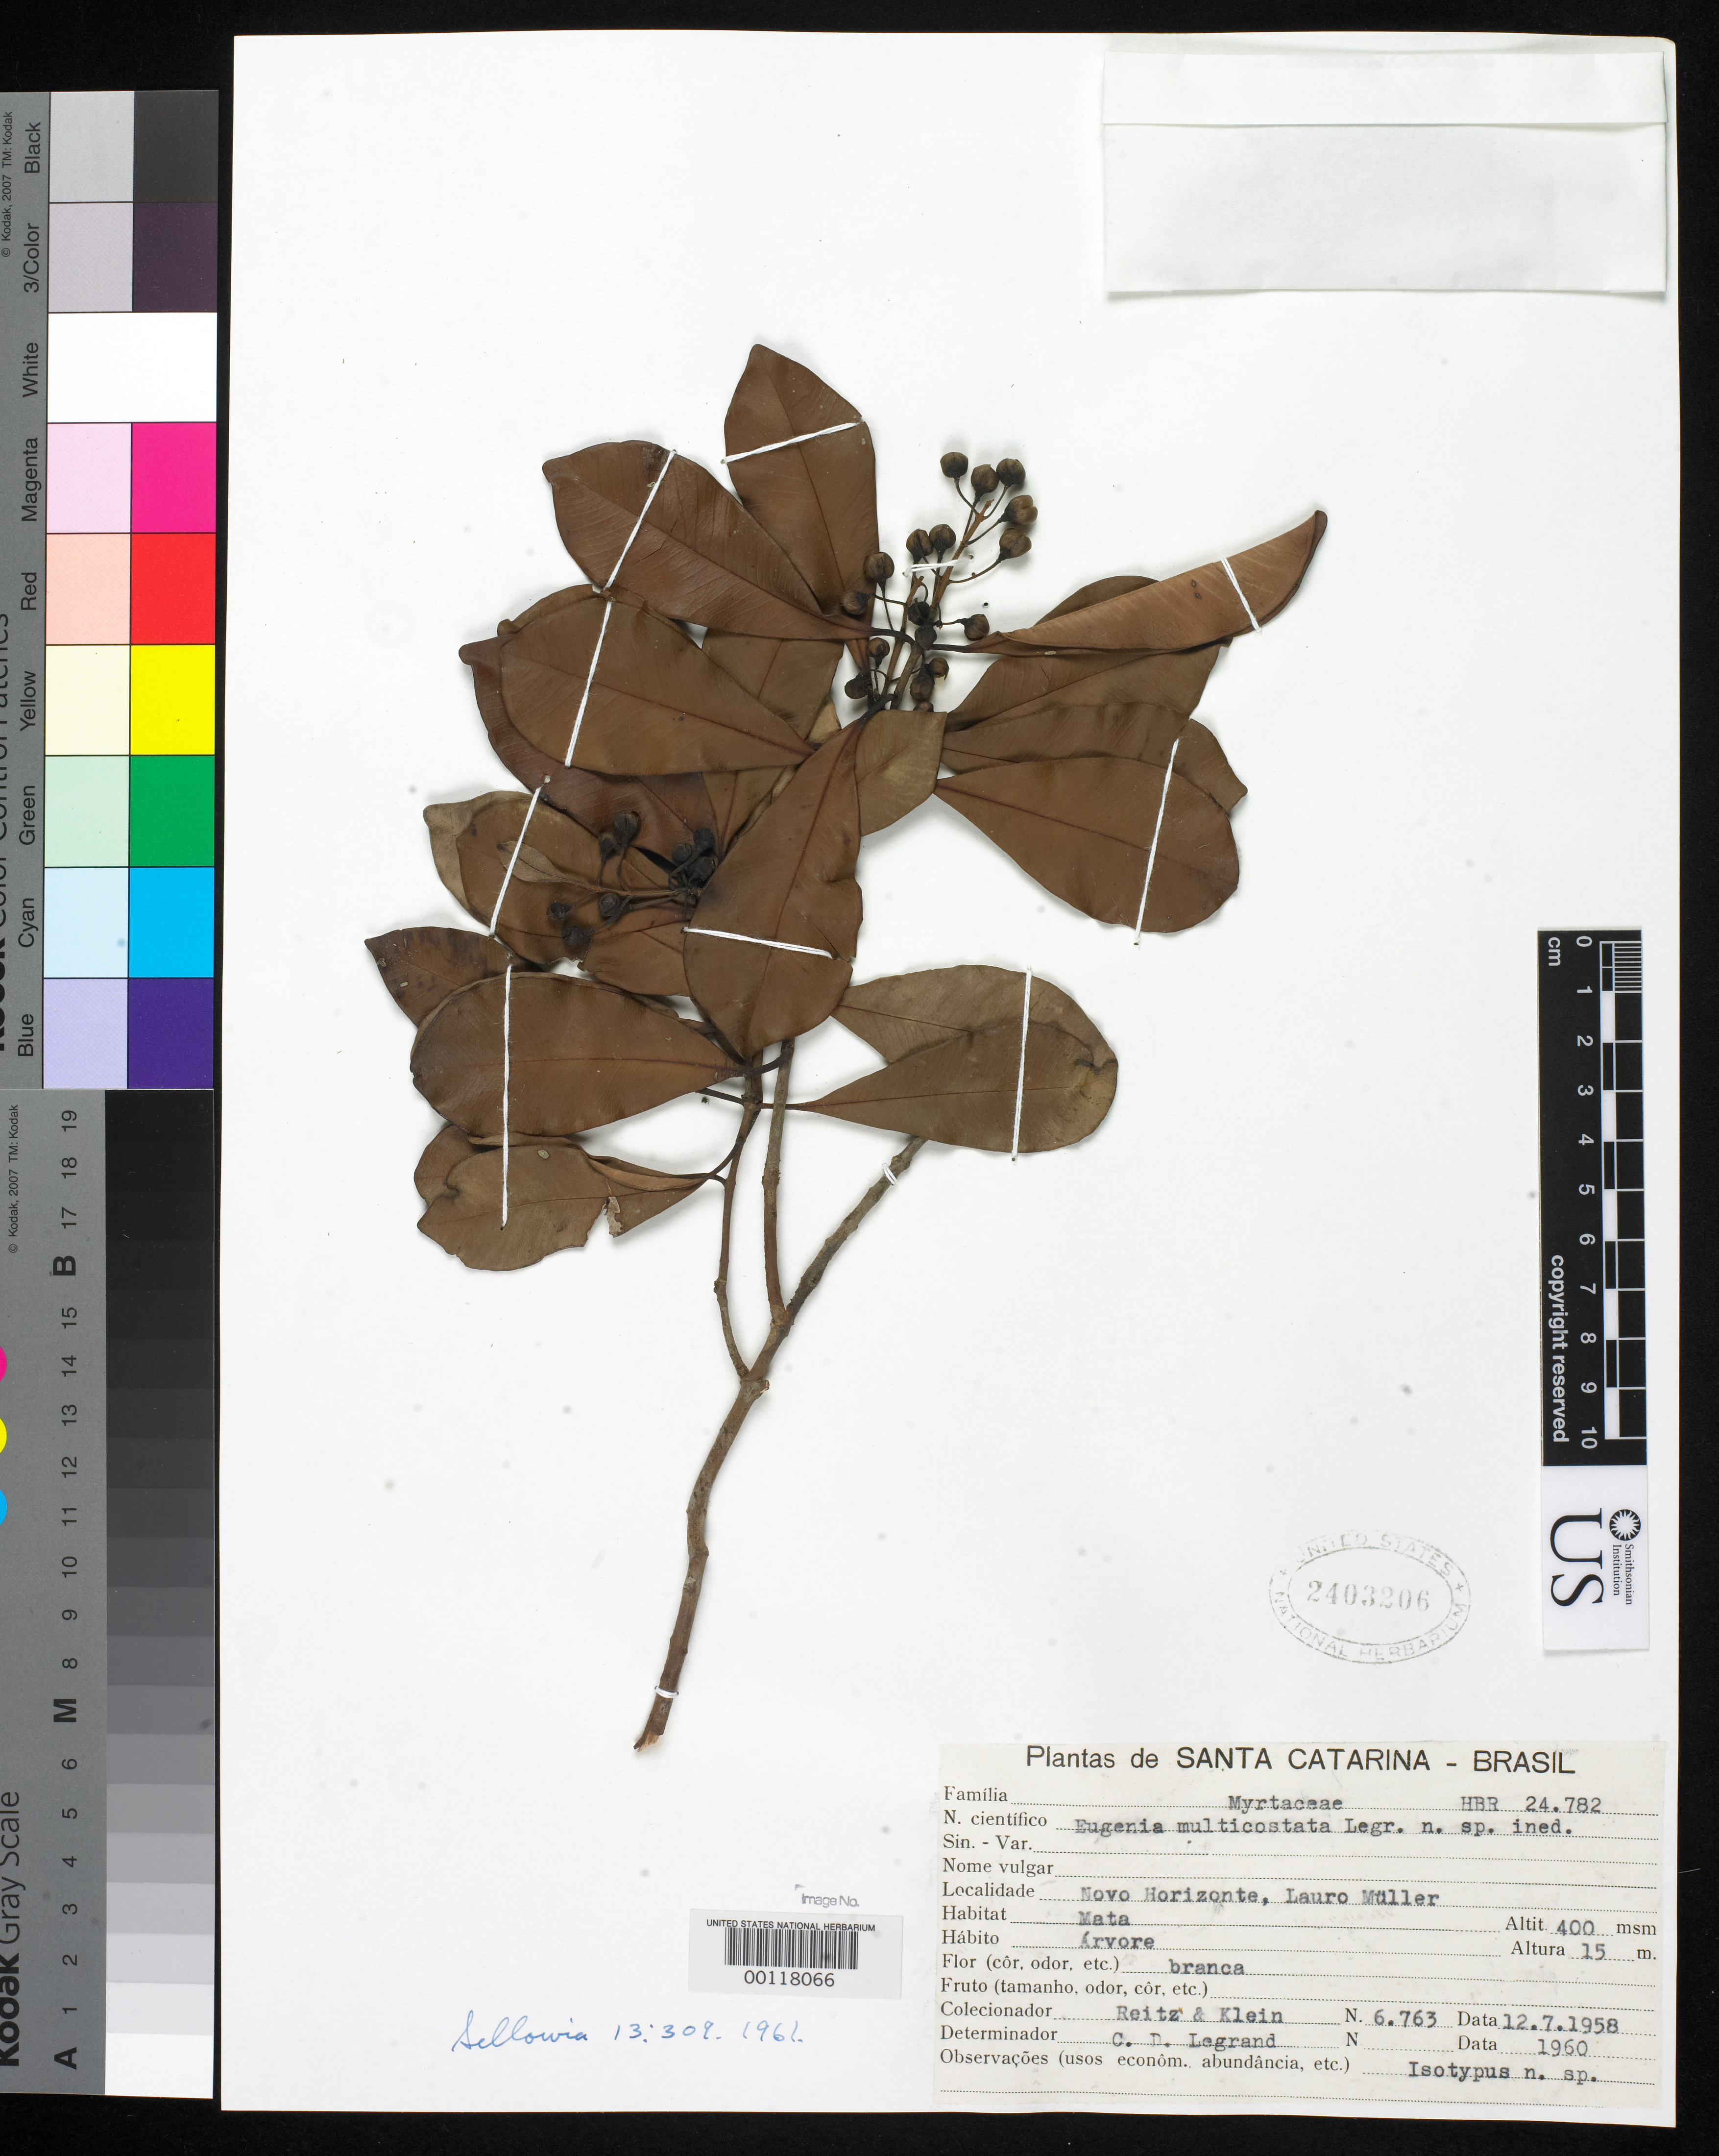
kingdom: Plantae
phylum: Tracheophyta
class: Magnoliopsida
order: Myrtales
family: Myrtaceae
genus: Eugenia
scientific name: Eugenia multicostata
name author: D. Legrand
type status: Isotype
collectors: R. Reitz & R. M. Klein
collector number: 6763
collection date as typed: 1958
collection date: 1958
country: Brazil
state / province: Santa Catarina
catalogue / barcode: US 2403206